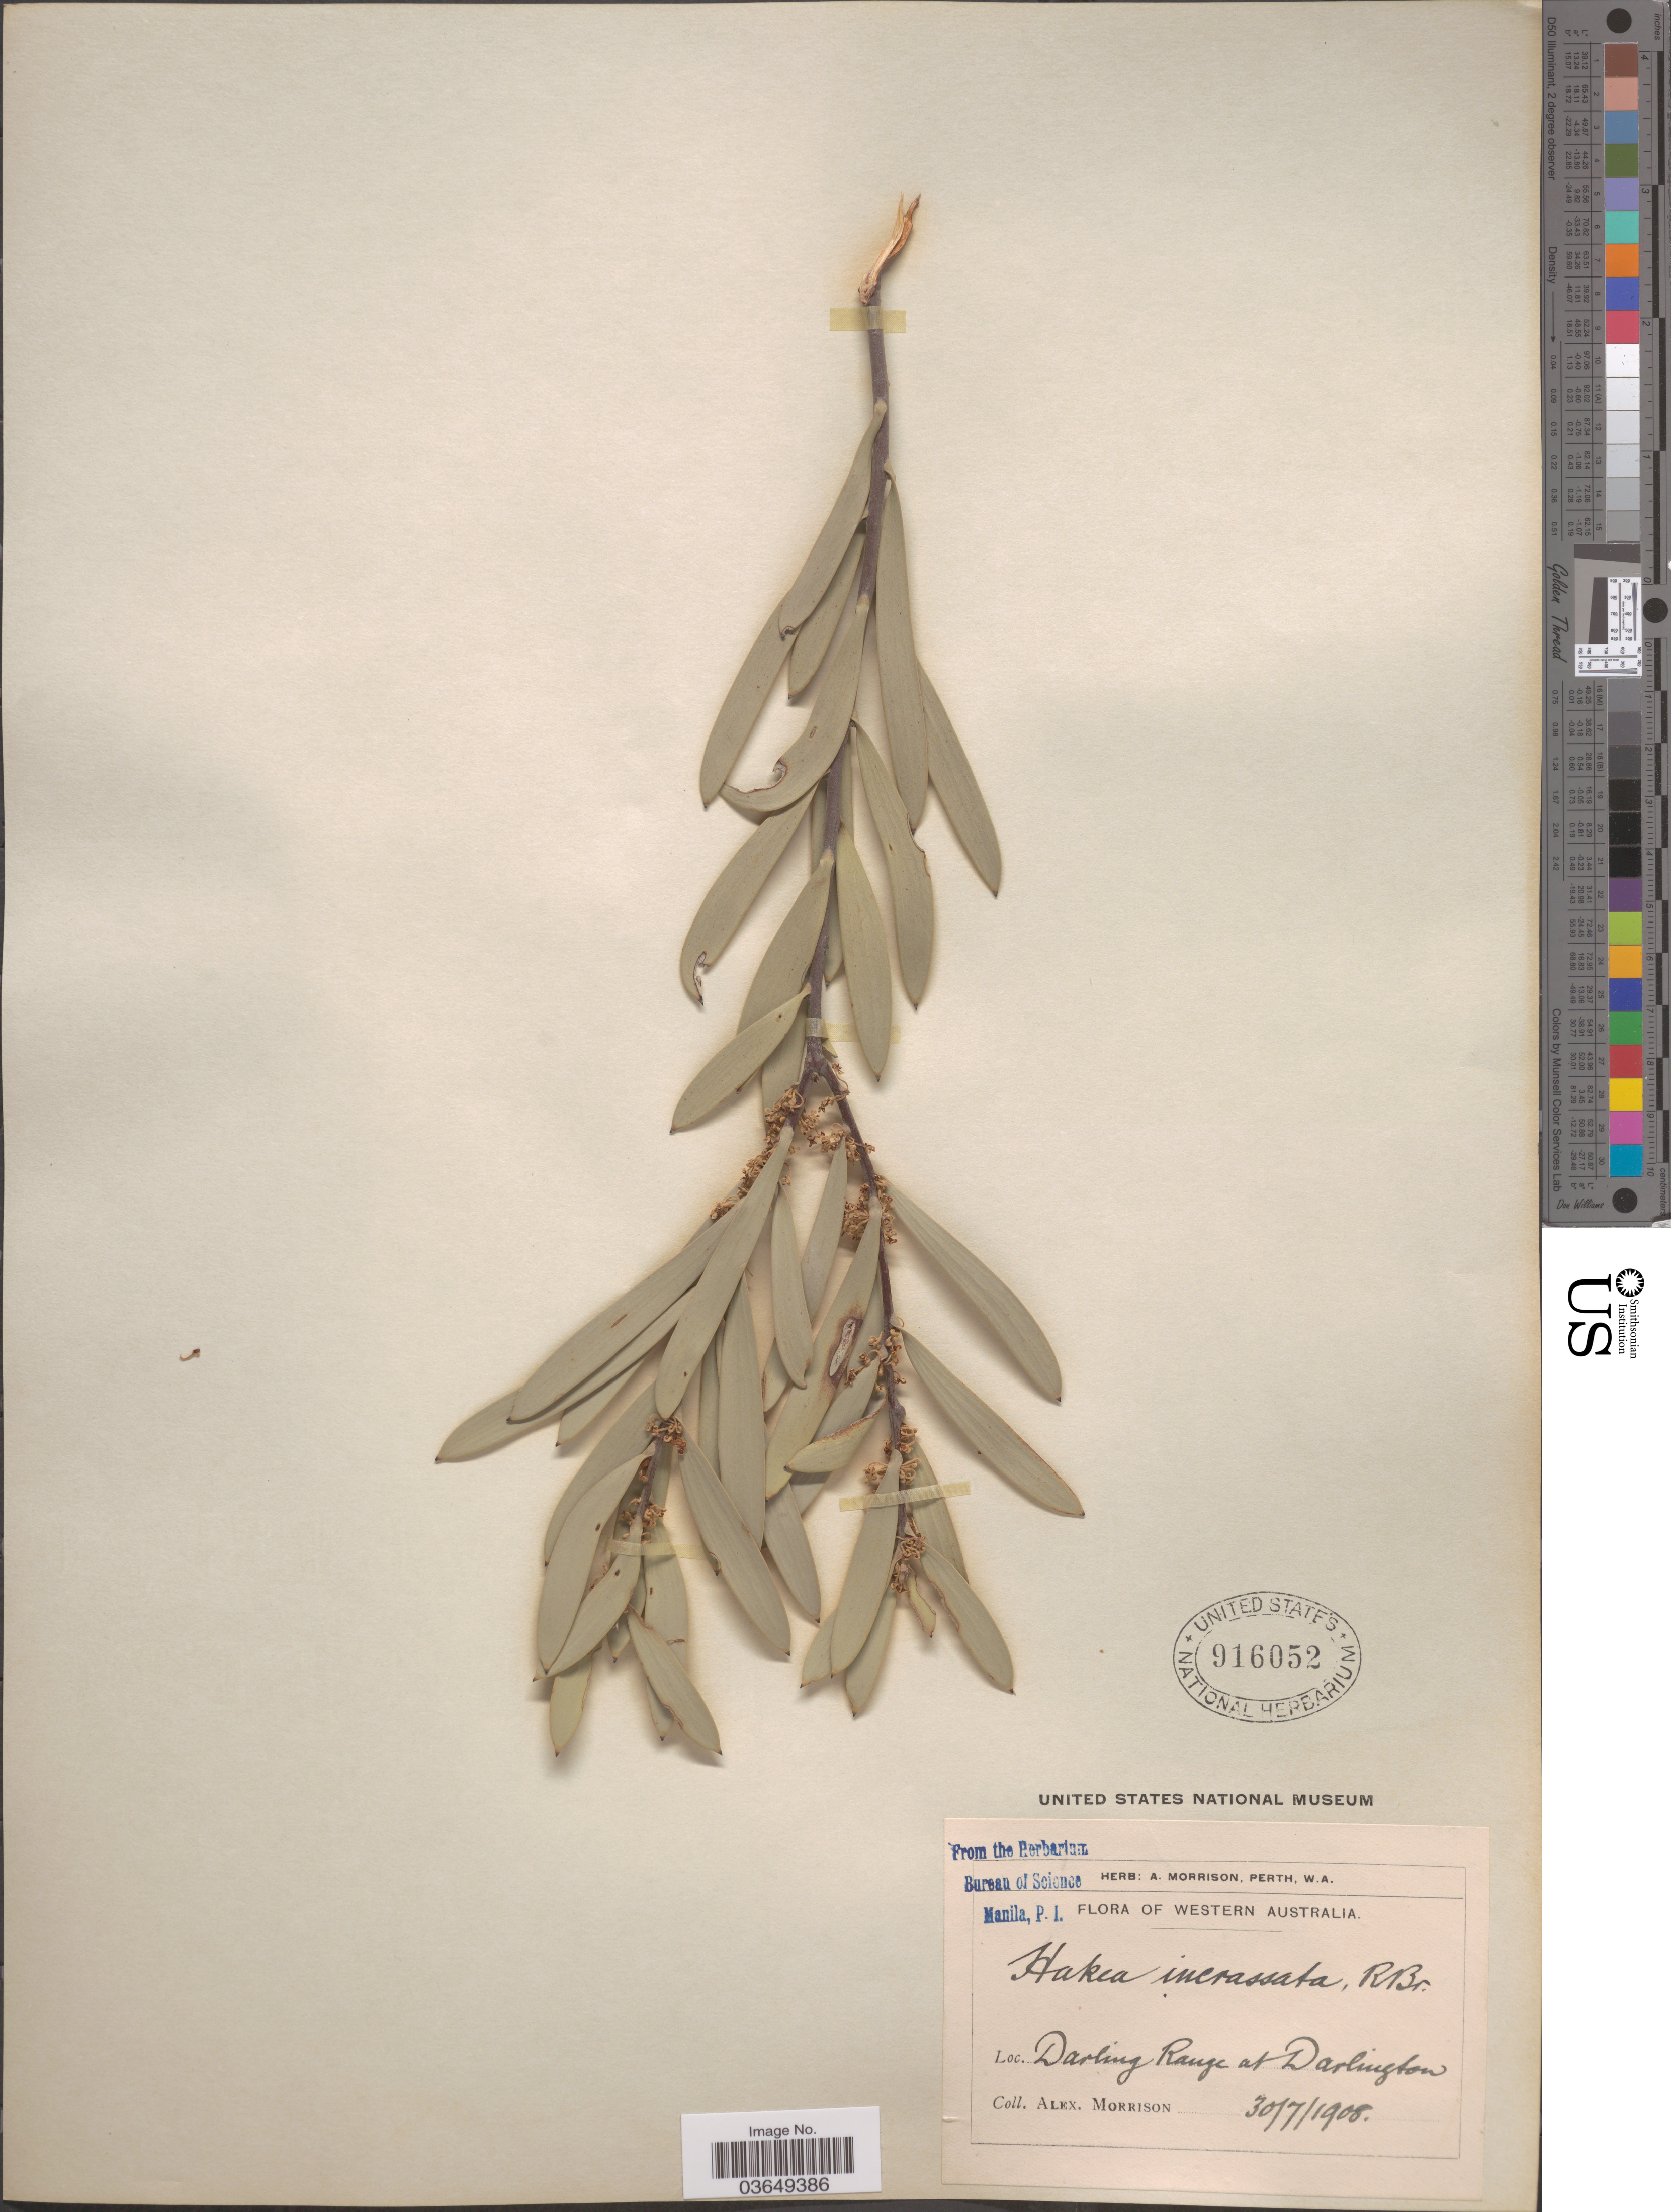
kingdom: Plantae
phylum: Tracheophyta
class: Magnoliopsida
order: Proteales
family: Proteaceae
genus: Hakea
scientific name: Hakea incrassata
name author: R. Br.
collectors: A. Morrison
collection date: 1908-07-30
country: Australia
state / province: Western Australia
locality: Darling Range at Darlington.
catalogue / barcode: US 916052